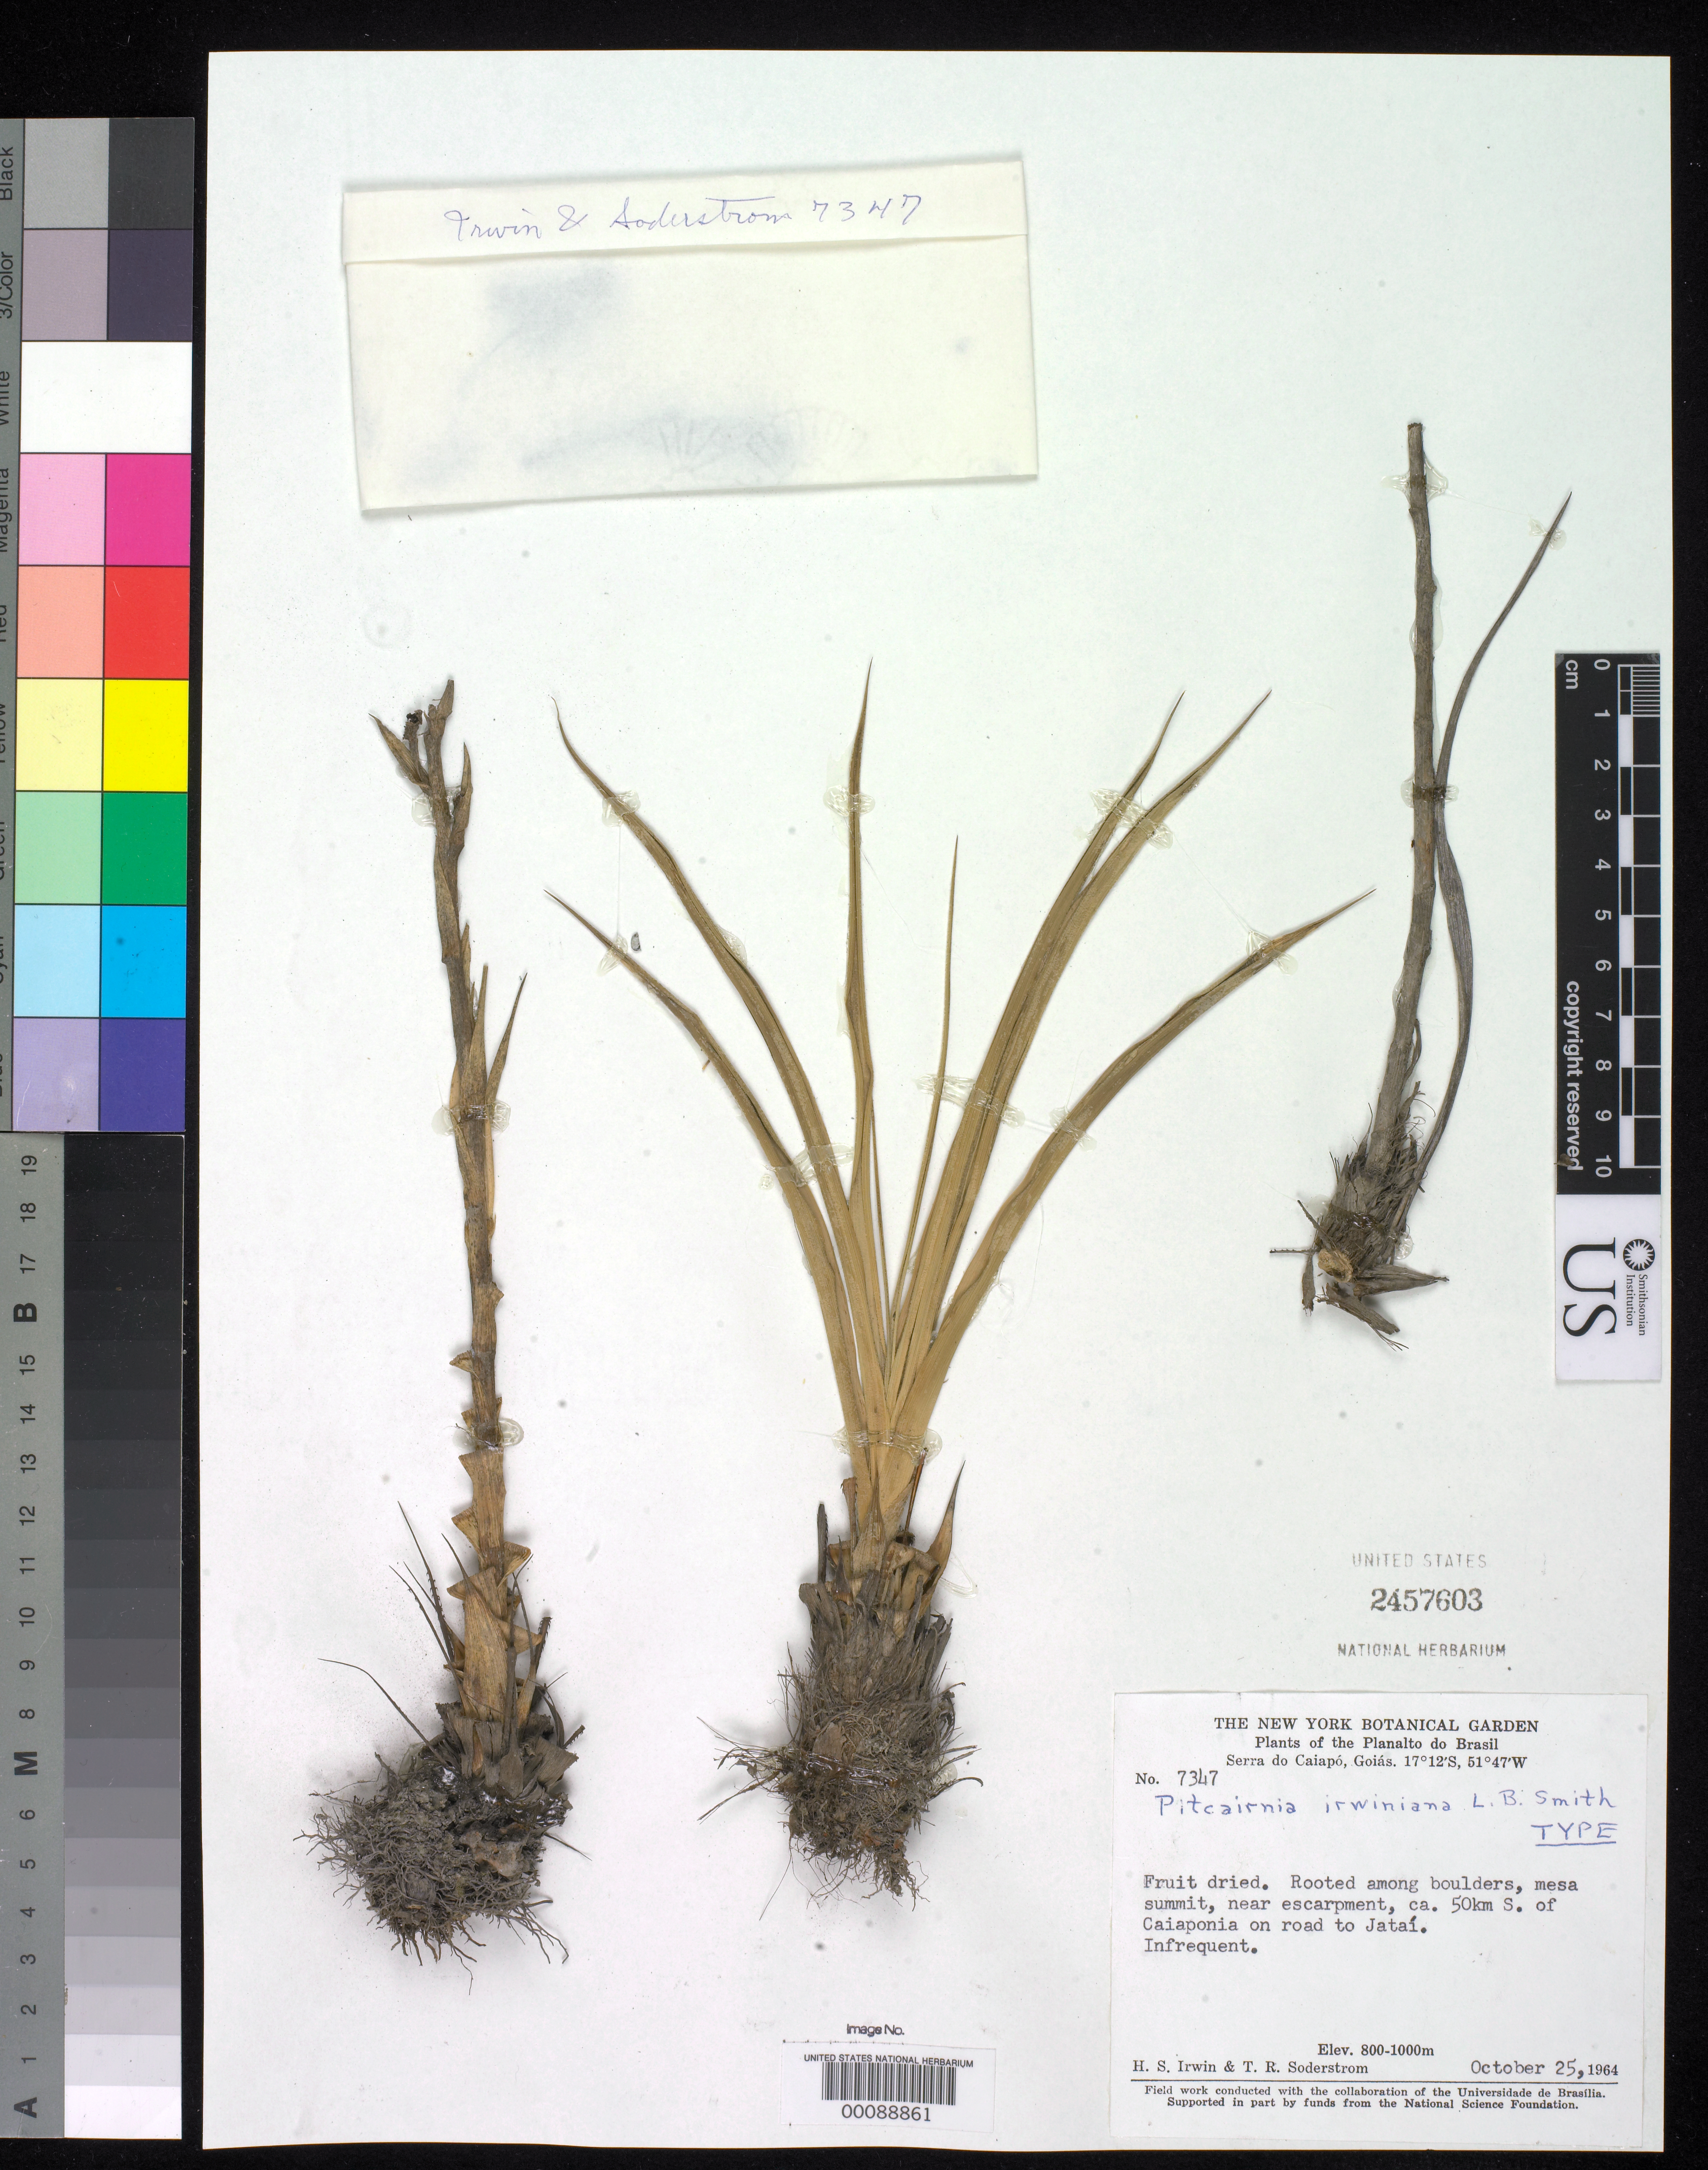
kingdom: Plantae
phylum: Tracheophyta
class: Liliopsida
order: Poales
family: Bromeliaceae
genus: Pitcairnia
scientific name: Pitcairnia irwiniana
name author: L.B. Sm.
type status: Holotype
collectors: H. Irwin & T. R. Soderstrom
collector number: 7347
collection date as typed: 25 Oct 1964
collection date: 1964-10-25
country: Brazil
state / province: Goiás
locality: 50 km S of Caiaponia, road to Jatai.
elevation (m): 800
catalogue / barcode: US 2457603